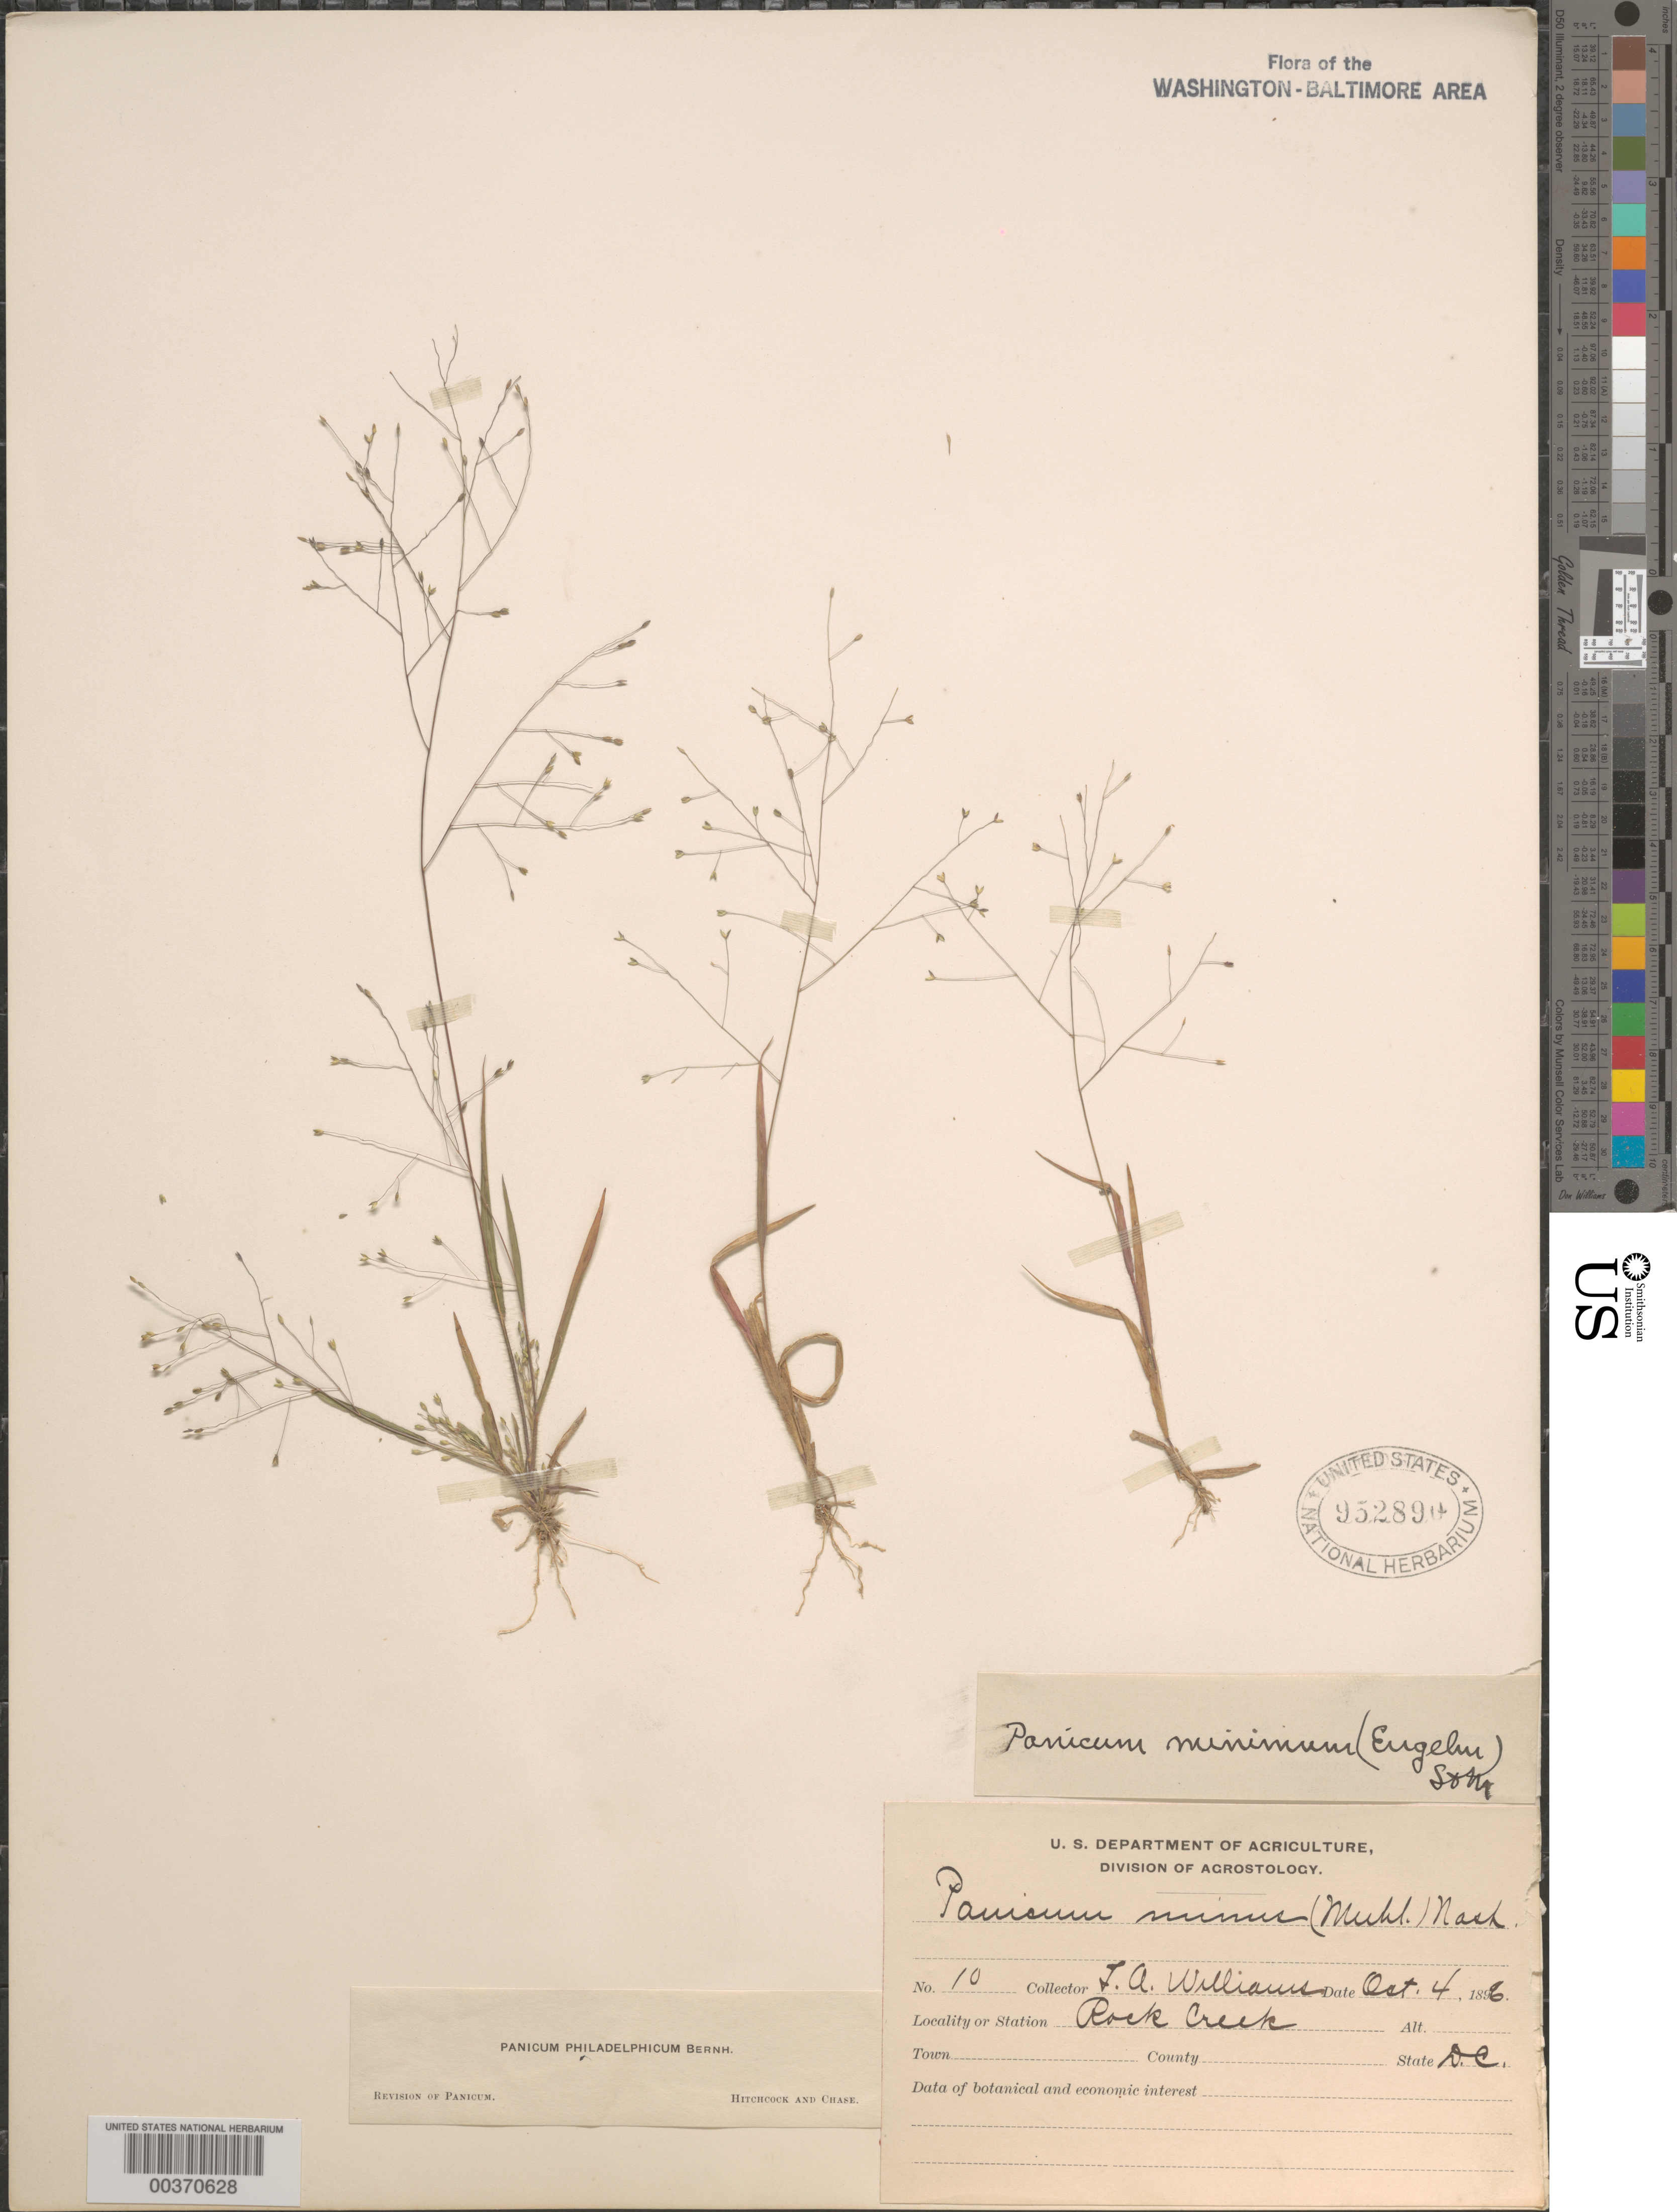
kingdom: Plantae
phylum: Tracheophyta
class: Liliopsida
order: Poales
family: Poaceae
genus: Panicum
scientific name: Panicum philadelphicum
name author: Bernh. ex Trin.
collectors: T. A. Williams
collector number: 10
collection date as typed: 04 Oct 1896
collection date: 1896-10-04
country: United States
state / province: District of Columbia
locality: Rock Creek Rock Creek Park and Vicinity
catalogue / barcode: US 952890